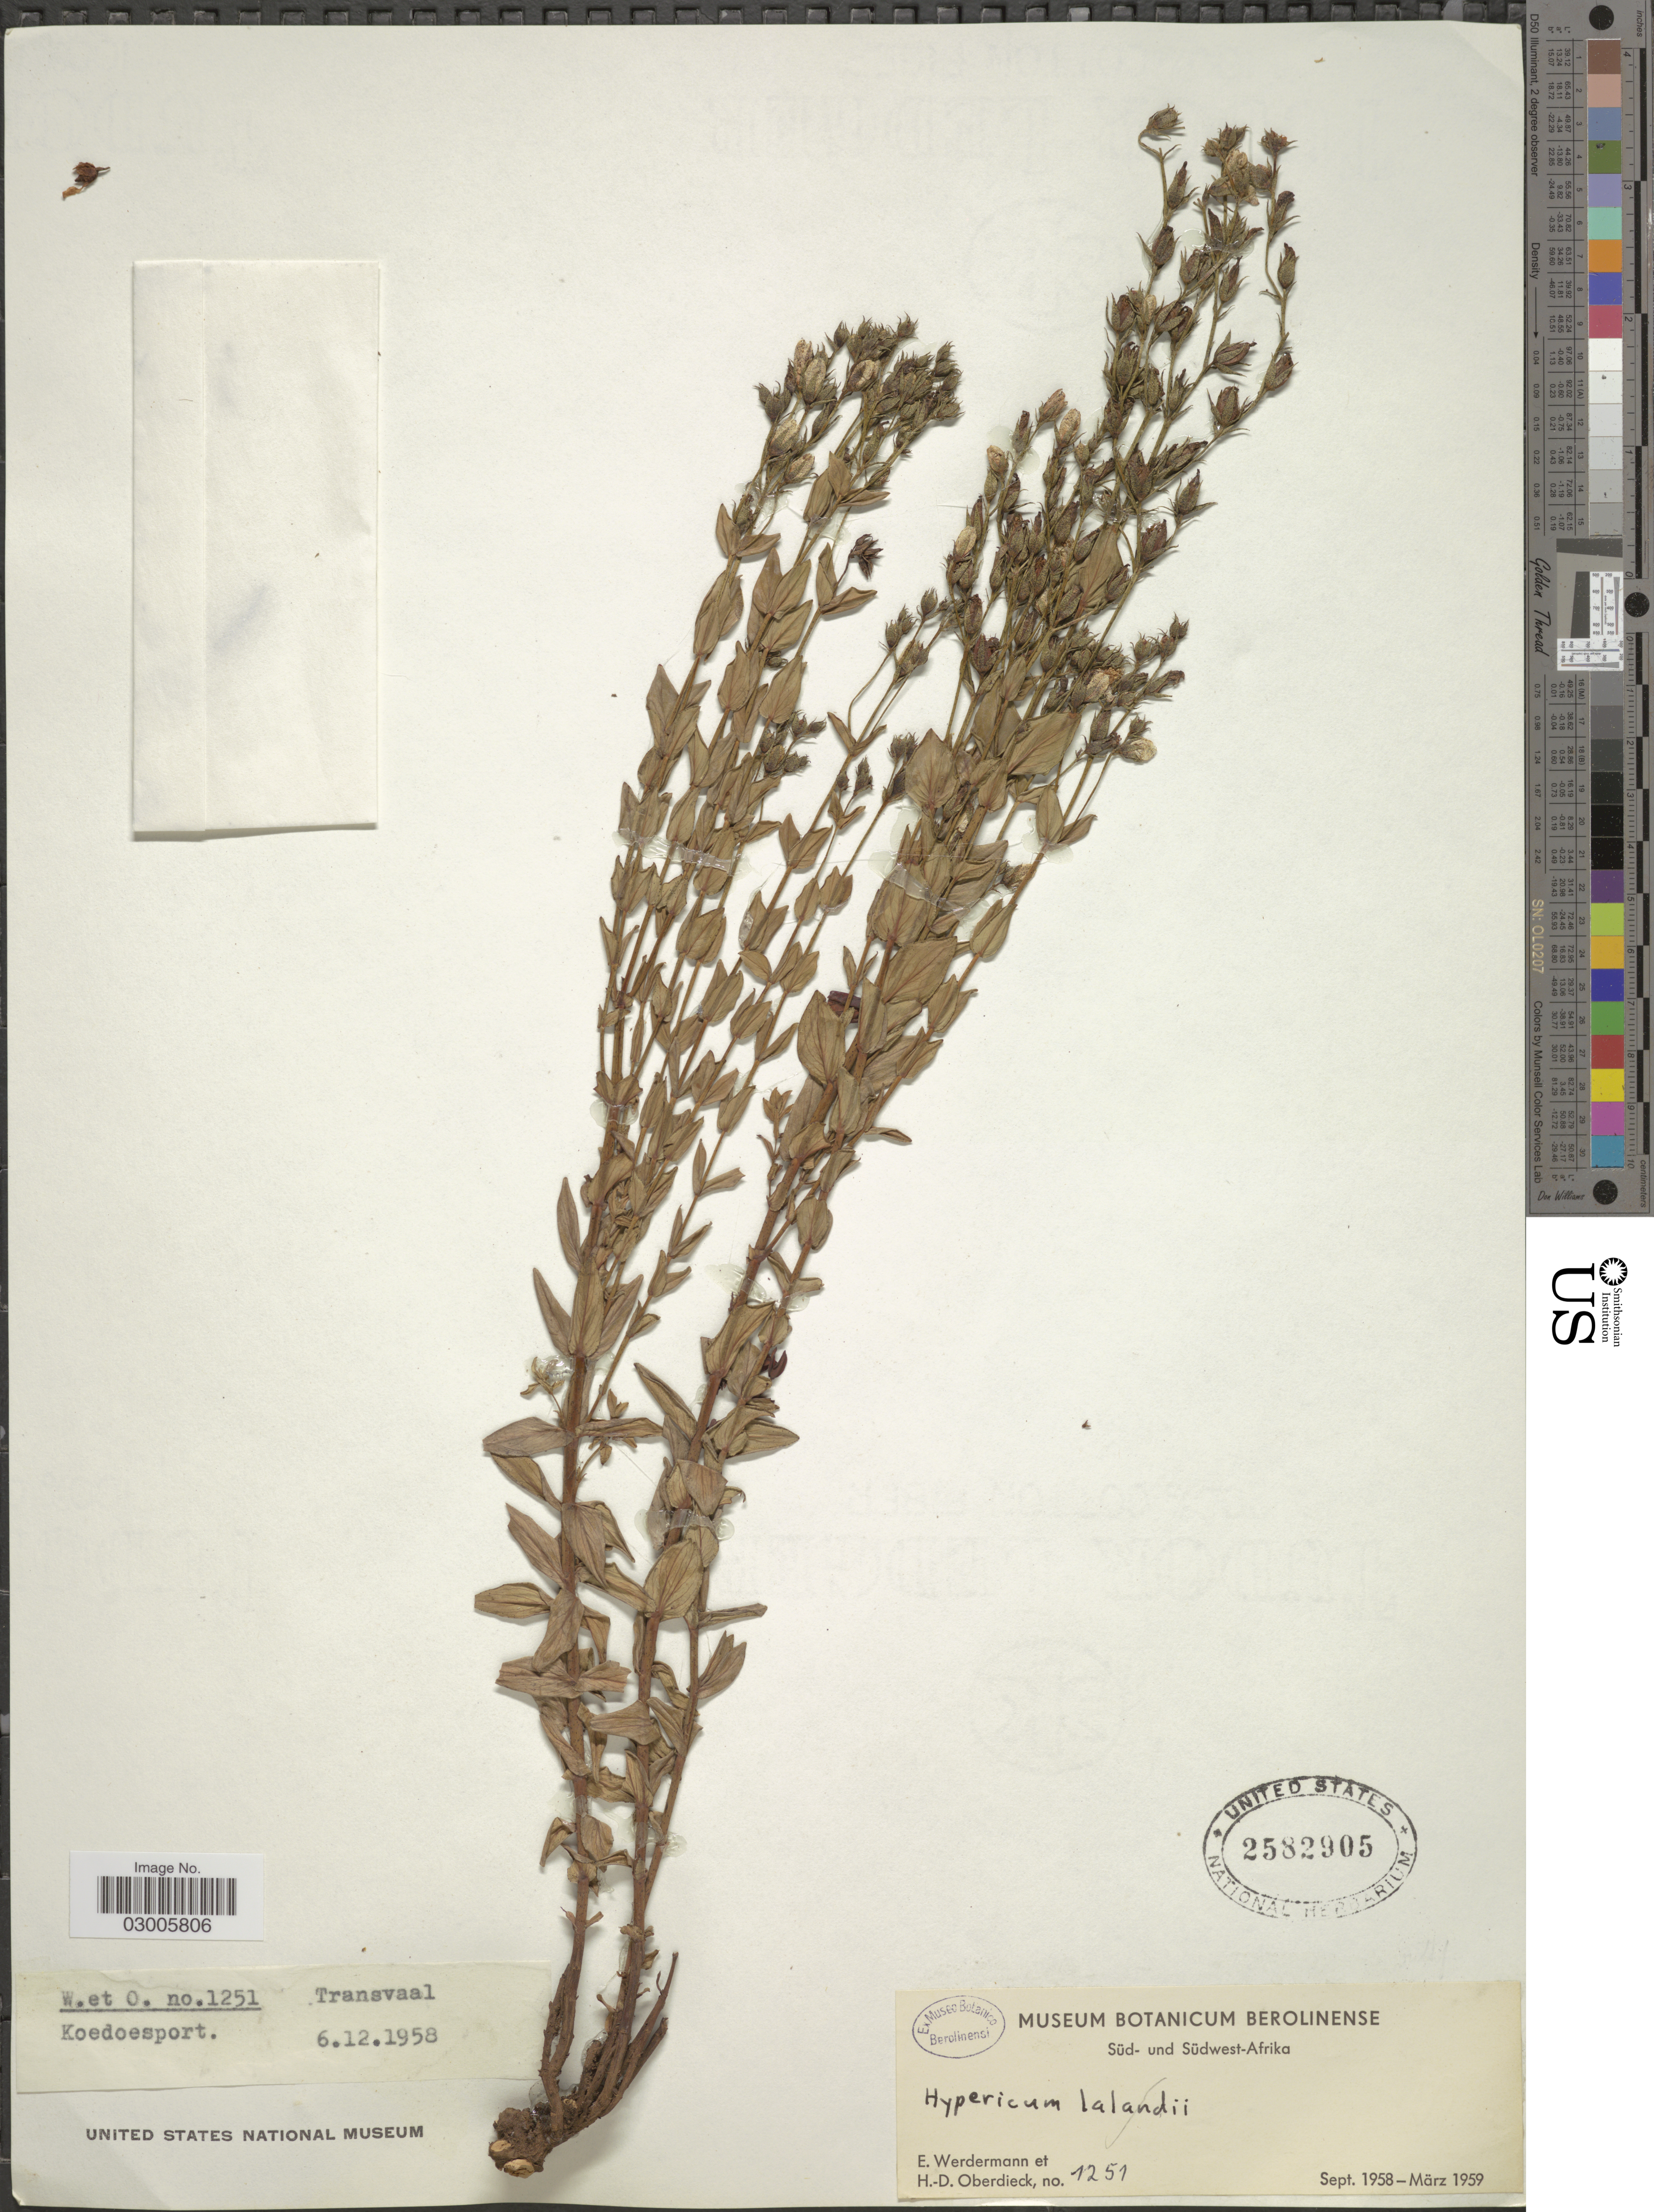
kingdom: Plantae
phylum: Tracheophyta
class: Magnoliopsida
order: Malpighiales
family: Hypericaceae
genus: Hypericum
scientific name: Hypericum lalandii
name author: Choisy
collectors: E. Werdermann & H. Oberdieck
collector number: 1251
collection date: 1958-12-06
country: South Africa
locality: Transvaal, Koedoesport.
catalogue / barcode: US 2582905